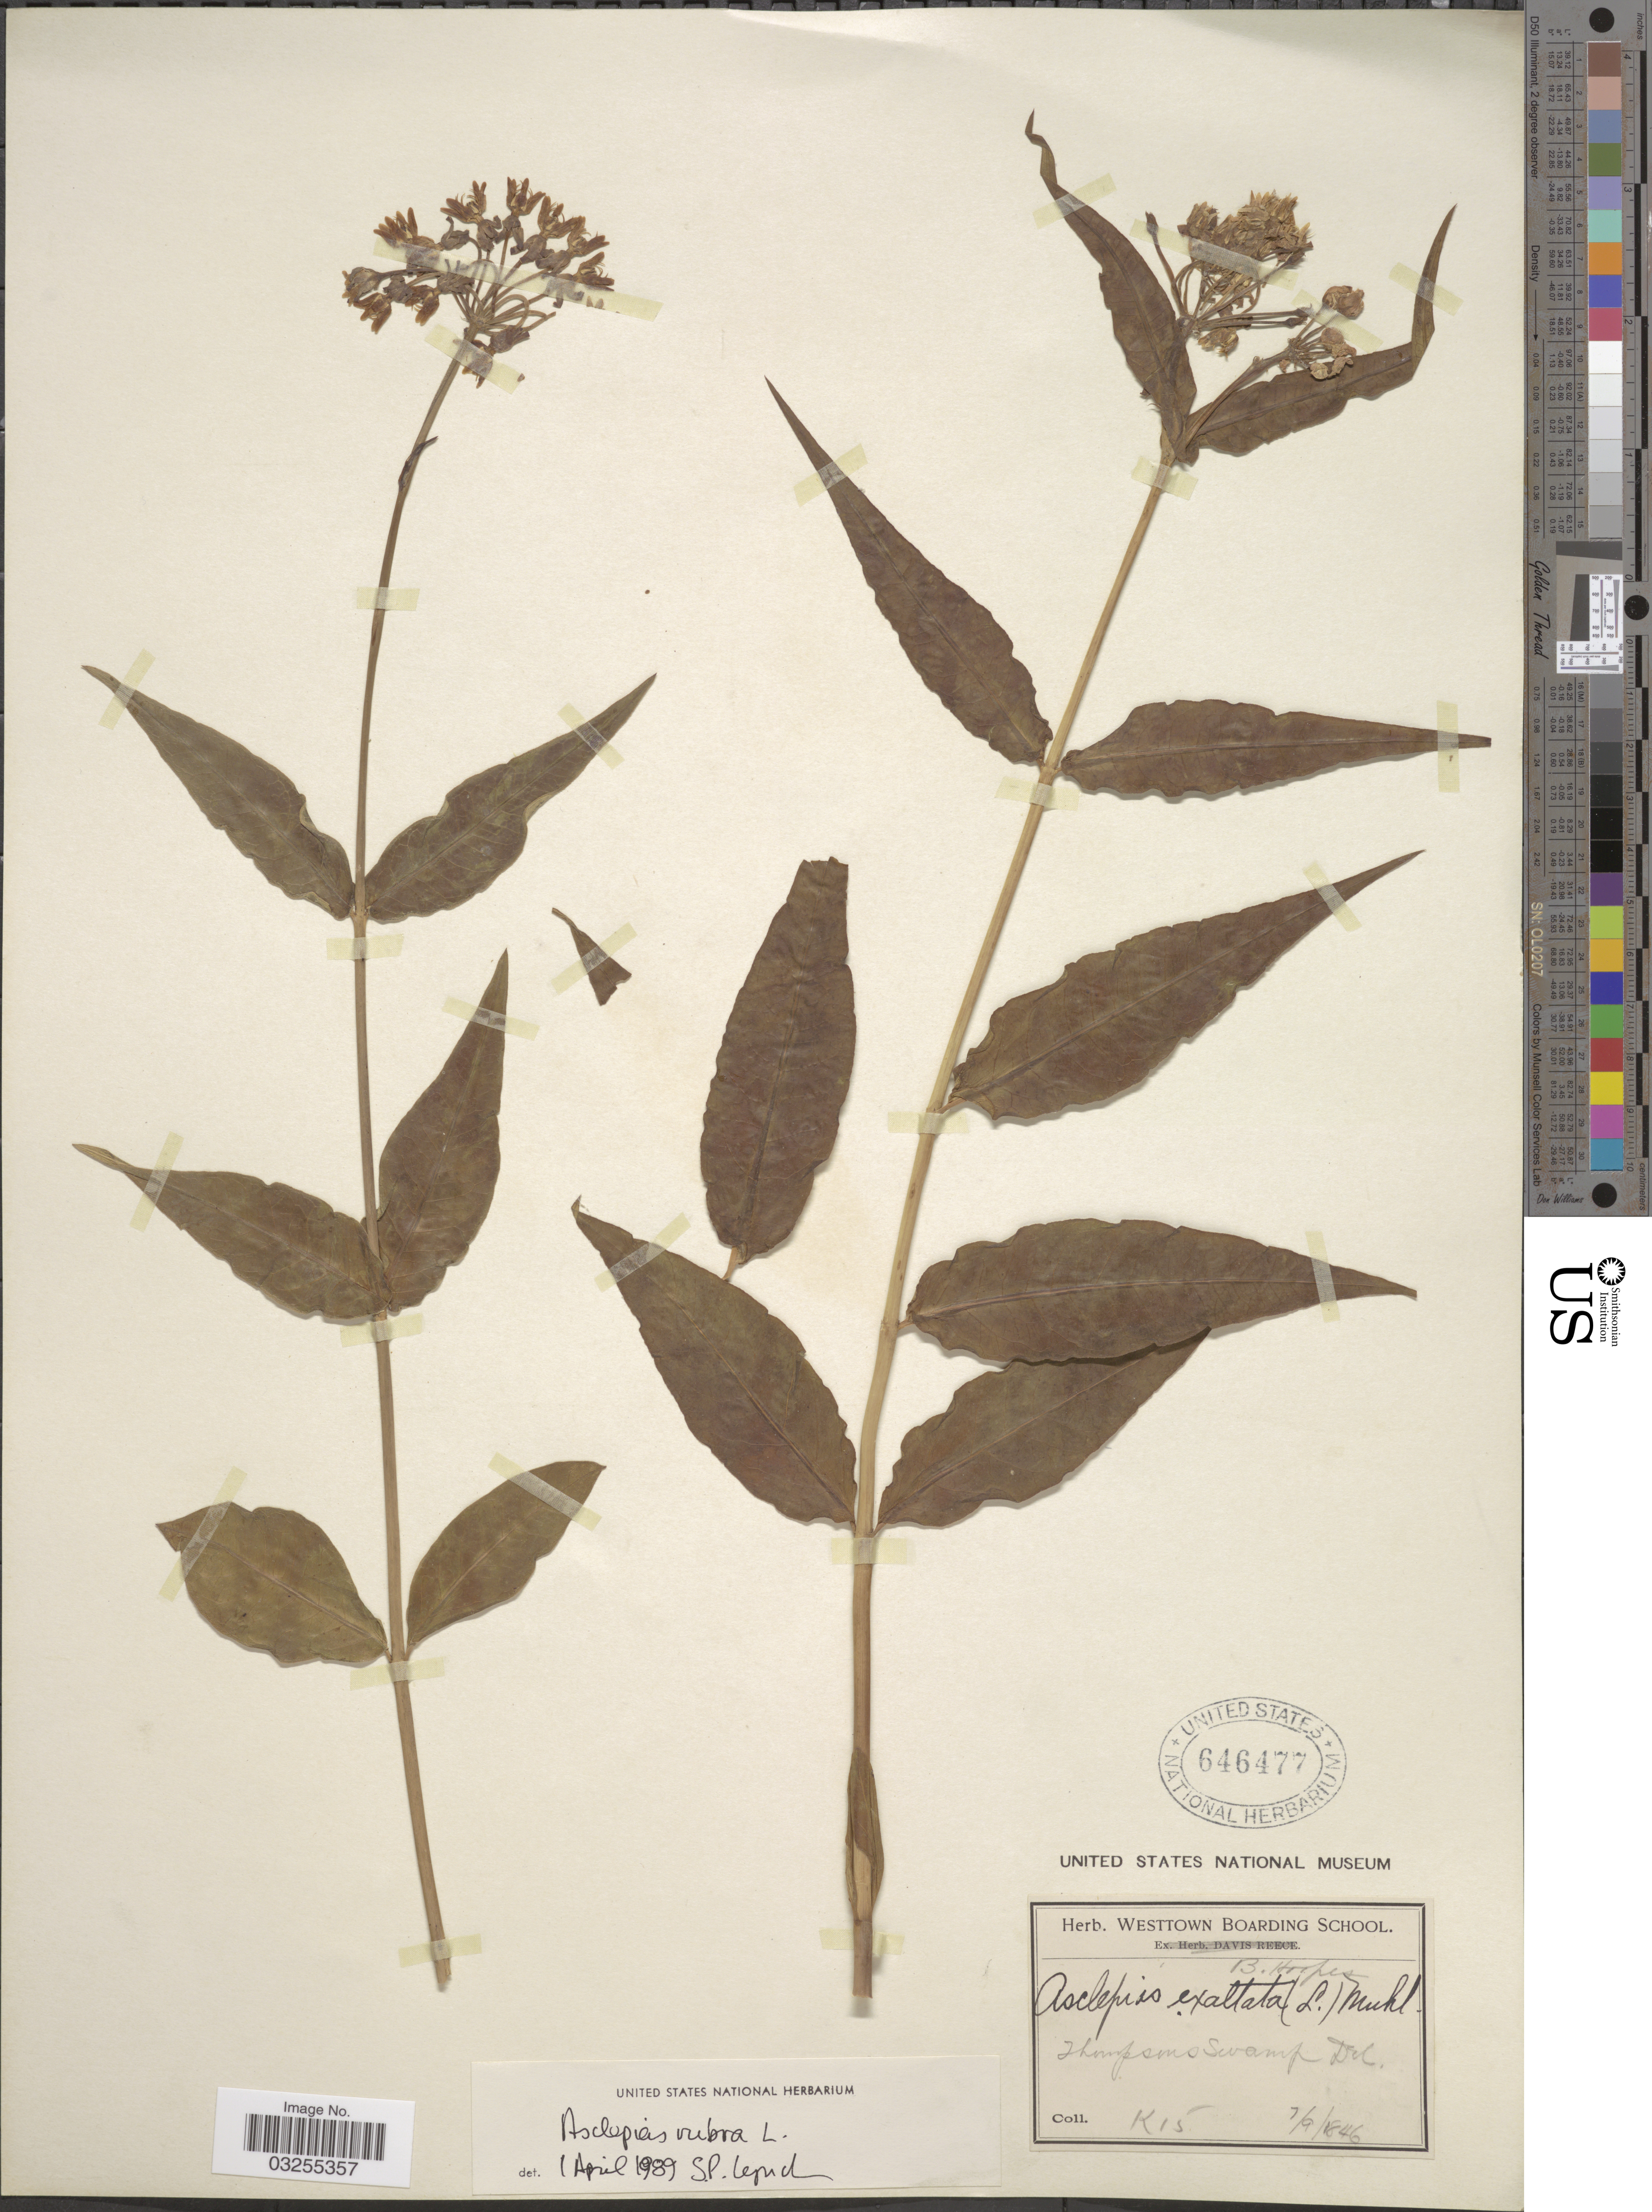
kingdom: Plantae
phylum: Tracheophyta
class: Magnoliopsida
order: Gentianales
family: Apocynaceae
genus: Asclepias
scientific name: Asclepias rubra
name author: L.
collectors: B. Hoopes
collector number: K15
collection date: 1846-07-09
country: United States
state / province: Delaware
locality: Thompson Swamp, Del.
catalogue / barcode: US 646477